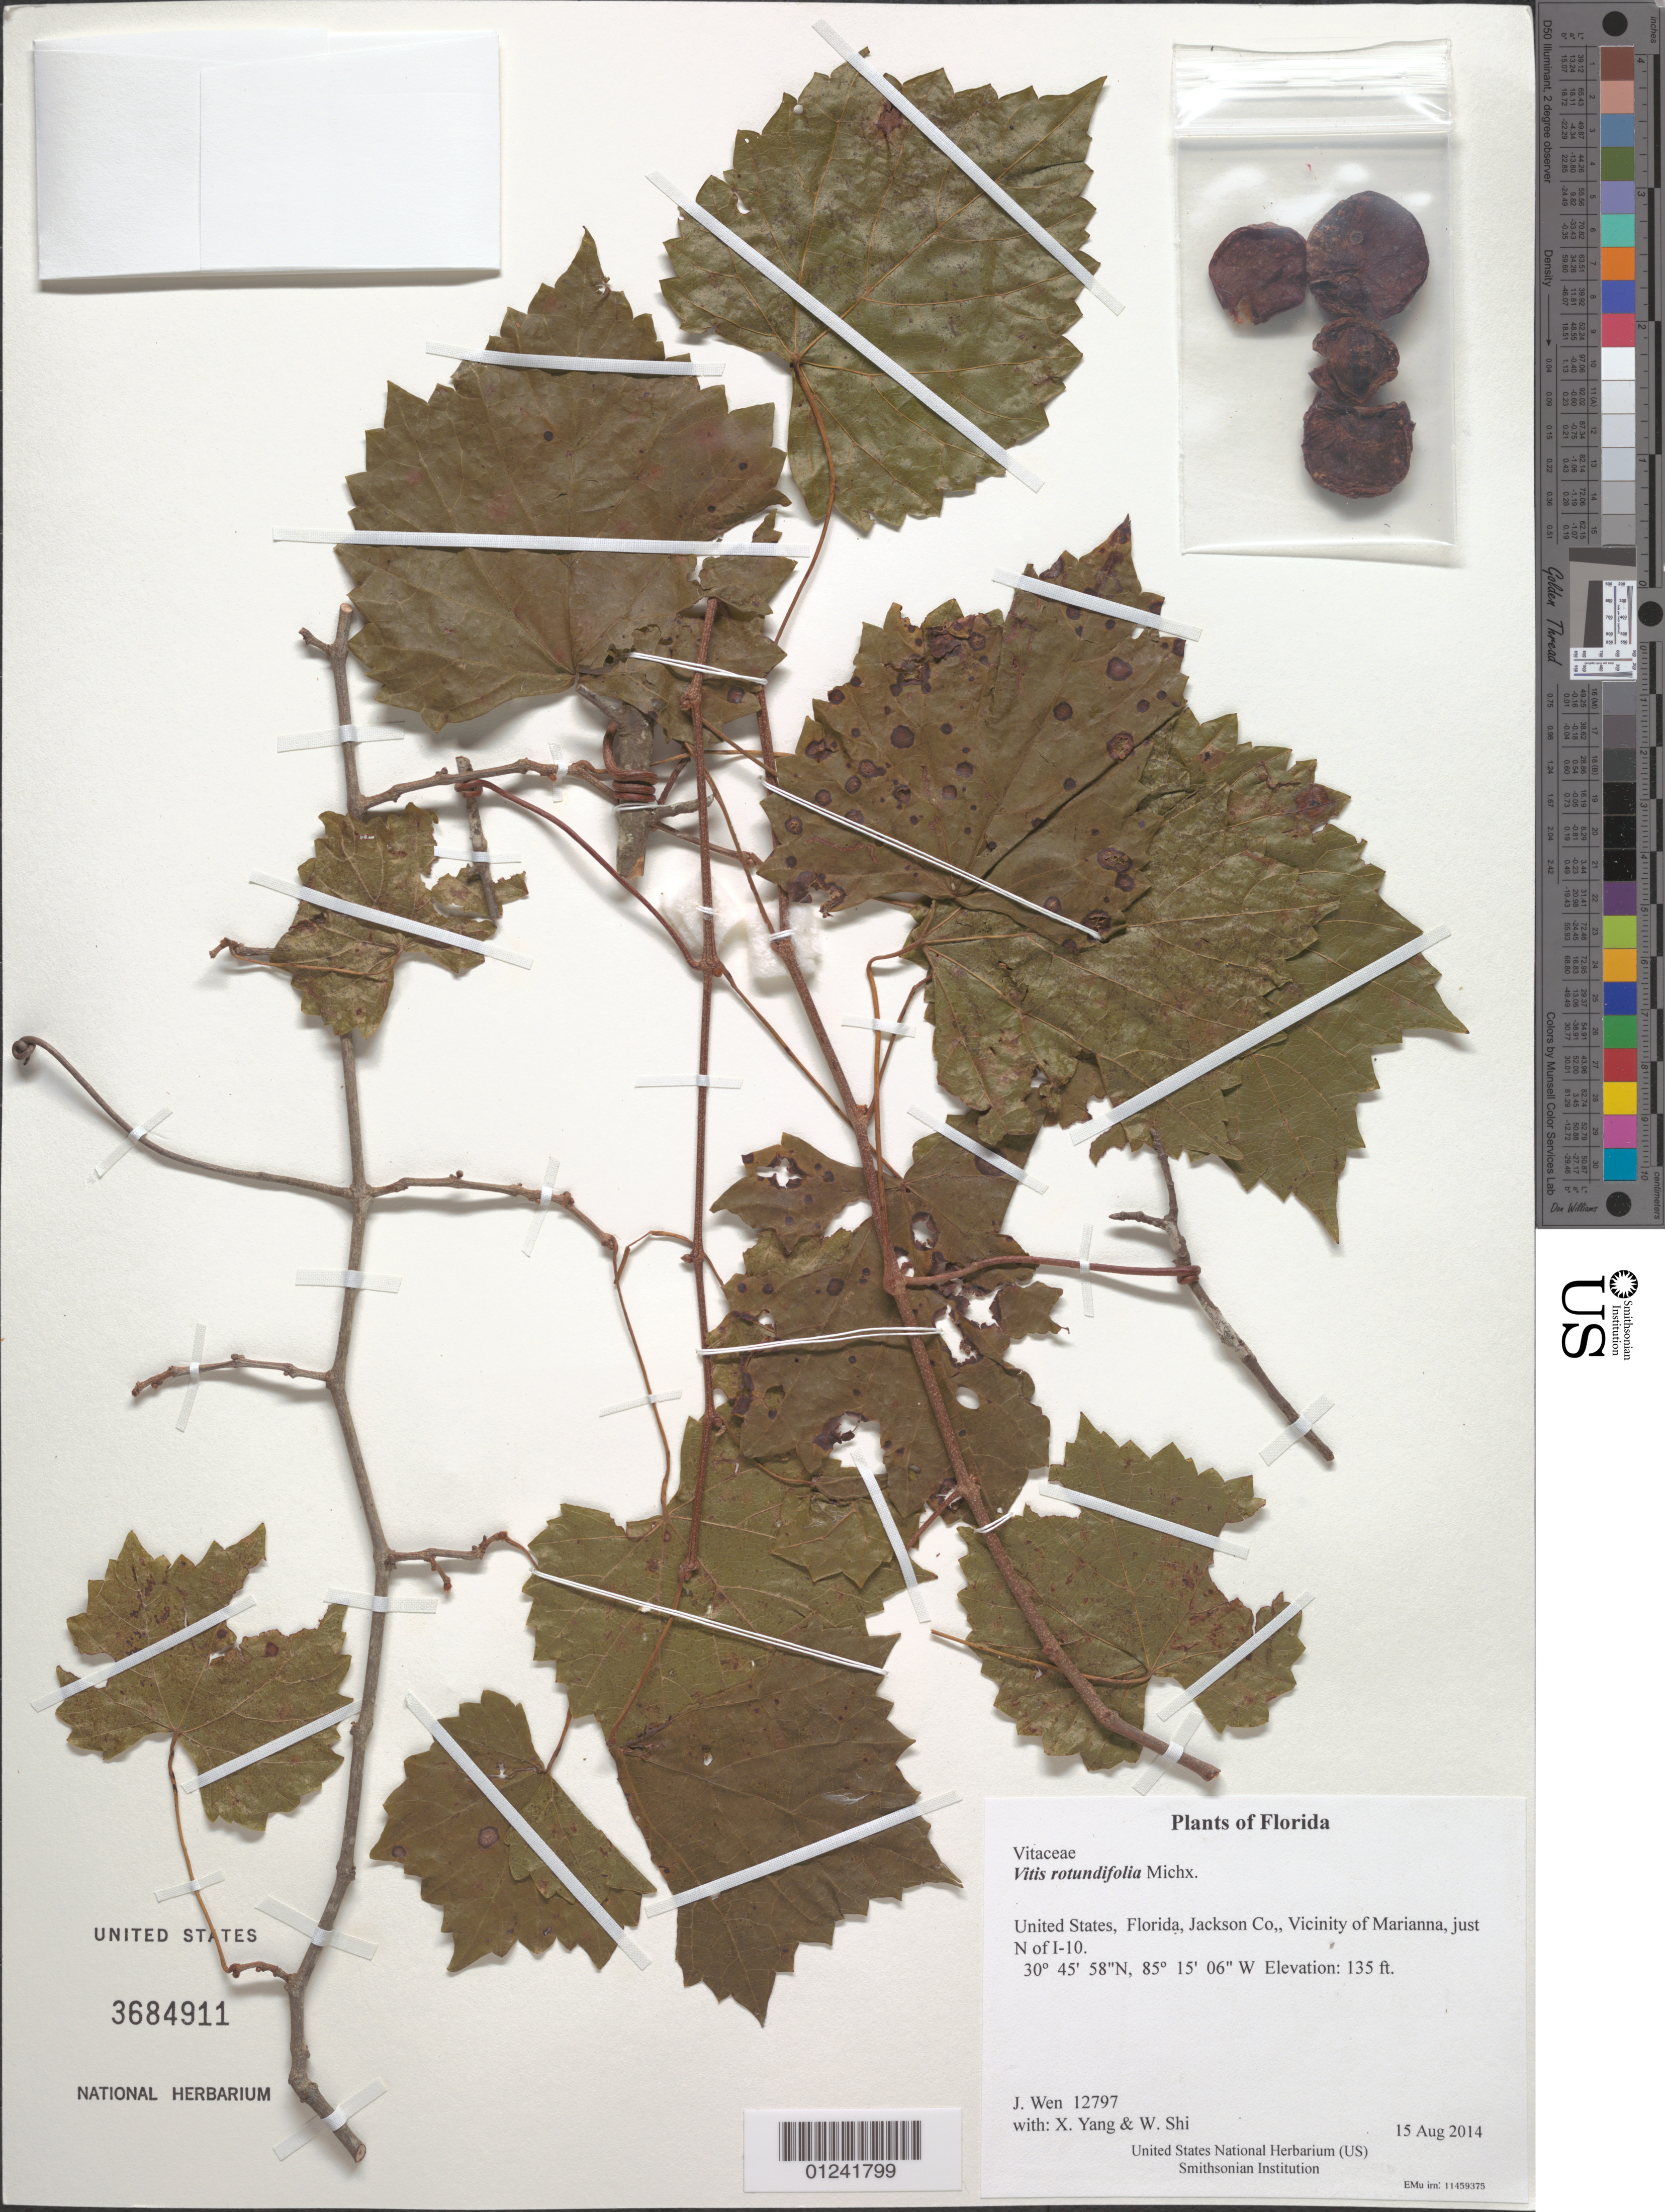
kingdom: Plantae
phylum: Tracheophyta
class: Magnoliopsida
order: Vitales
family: Vitaceae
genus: Vitis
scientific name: Vitis rotundifolia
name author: Michx.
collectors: J. Wen, X. Yang & W. Shi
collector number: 12797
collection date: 2014-08-15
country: United States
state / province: Florida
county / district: Jackson Co,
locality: Vicinity of Marianna, just N of I-10.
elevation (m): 41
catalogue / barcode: US 3684911